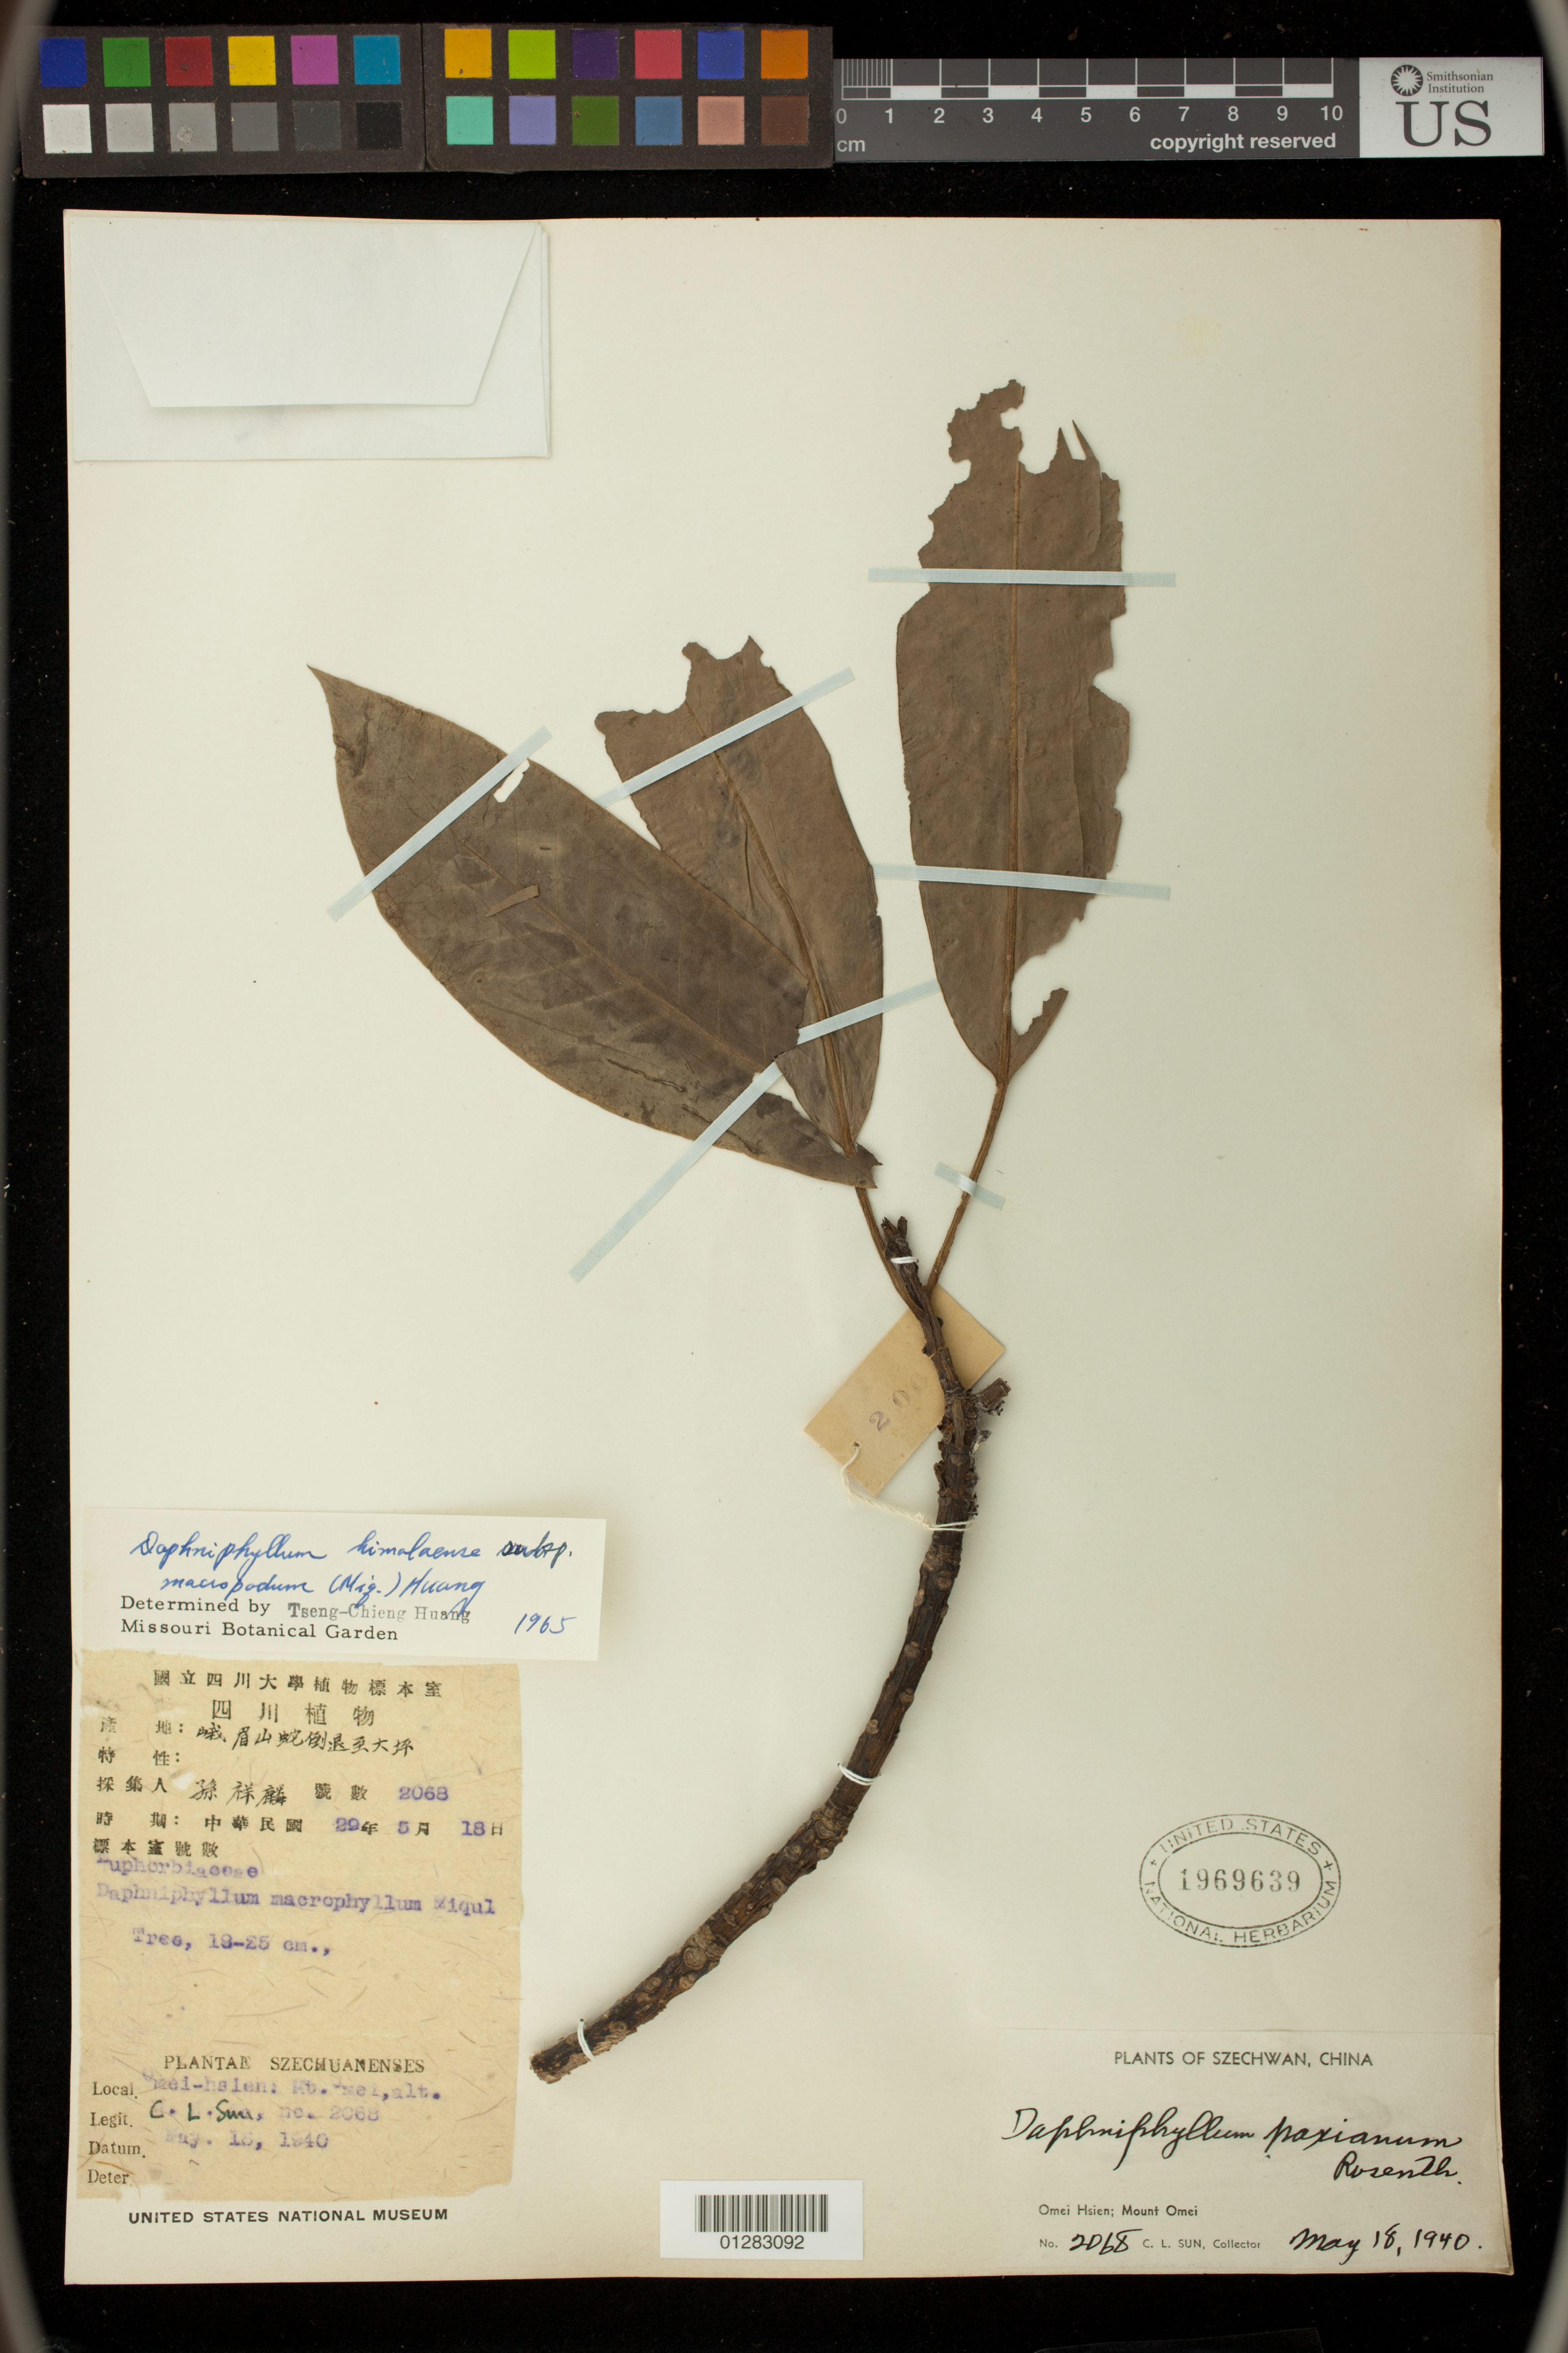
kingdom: Plantae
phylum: Tracheophyta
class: Magnoliopsida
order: Saxifragales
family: Daphniphyllaceae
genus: Daphniphyllum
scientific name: Daphniphyllum himalayense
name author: (Benth.) Müll. Arg.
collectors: C. Sun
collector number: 2068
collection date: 1940-05-18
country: China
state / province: Sichuan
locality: Omei Hsien; Mount Omei, Szechwan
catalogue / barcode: US 1969639